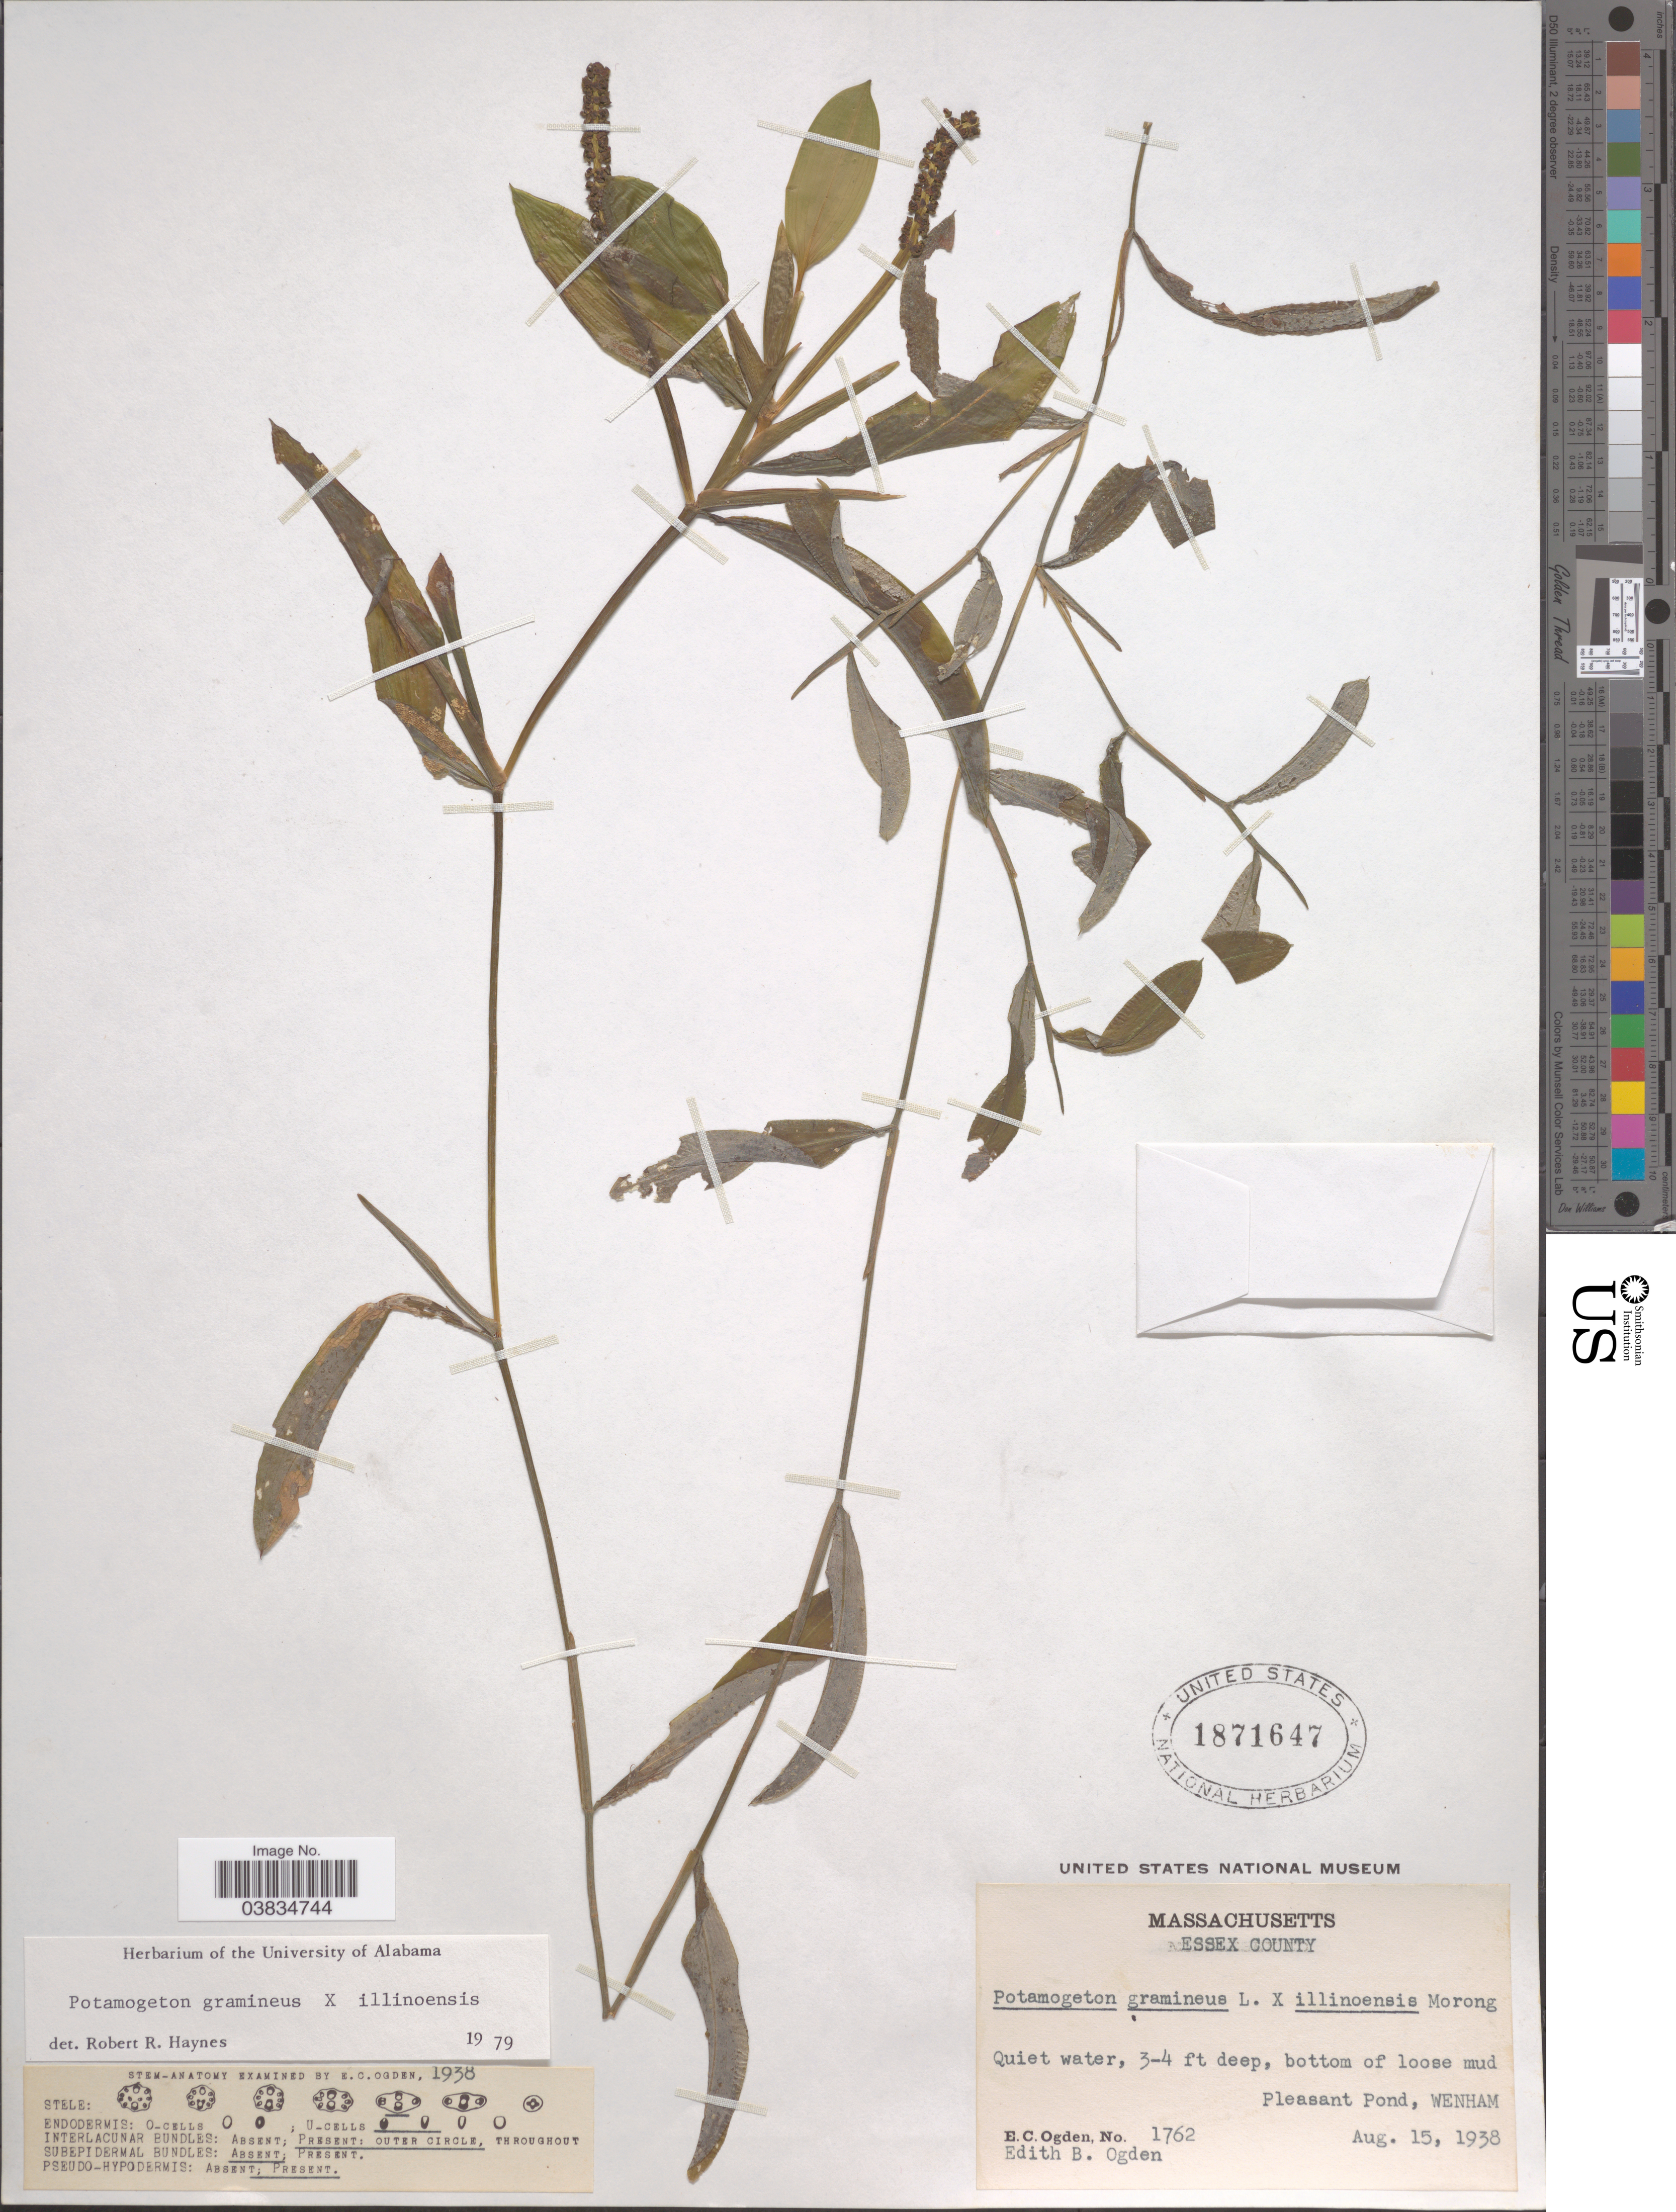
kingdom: Plantae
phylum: Tracheophyta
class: Liliopsida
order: Alismatales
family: Potamogetonaceae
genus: Potamogeton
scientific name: Potamogeton gramineus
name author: L.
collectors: E. Ogden & E. Ogden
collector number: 1762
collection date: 1938-08-15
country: United States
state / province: Massachusetts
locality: Essex County. Pleasant Pond, Wenham.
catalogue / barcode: US 1871647